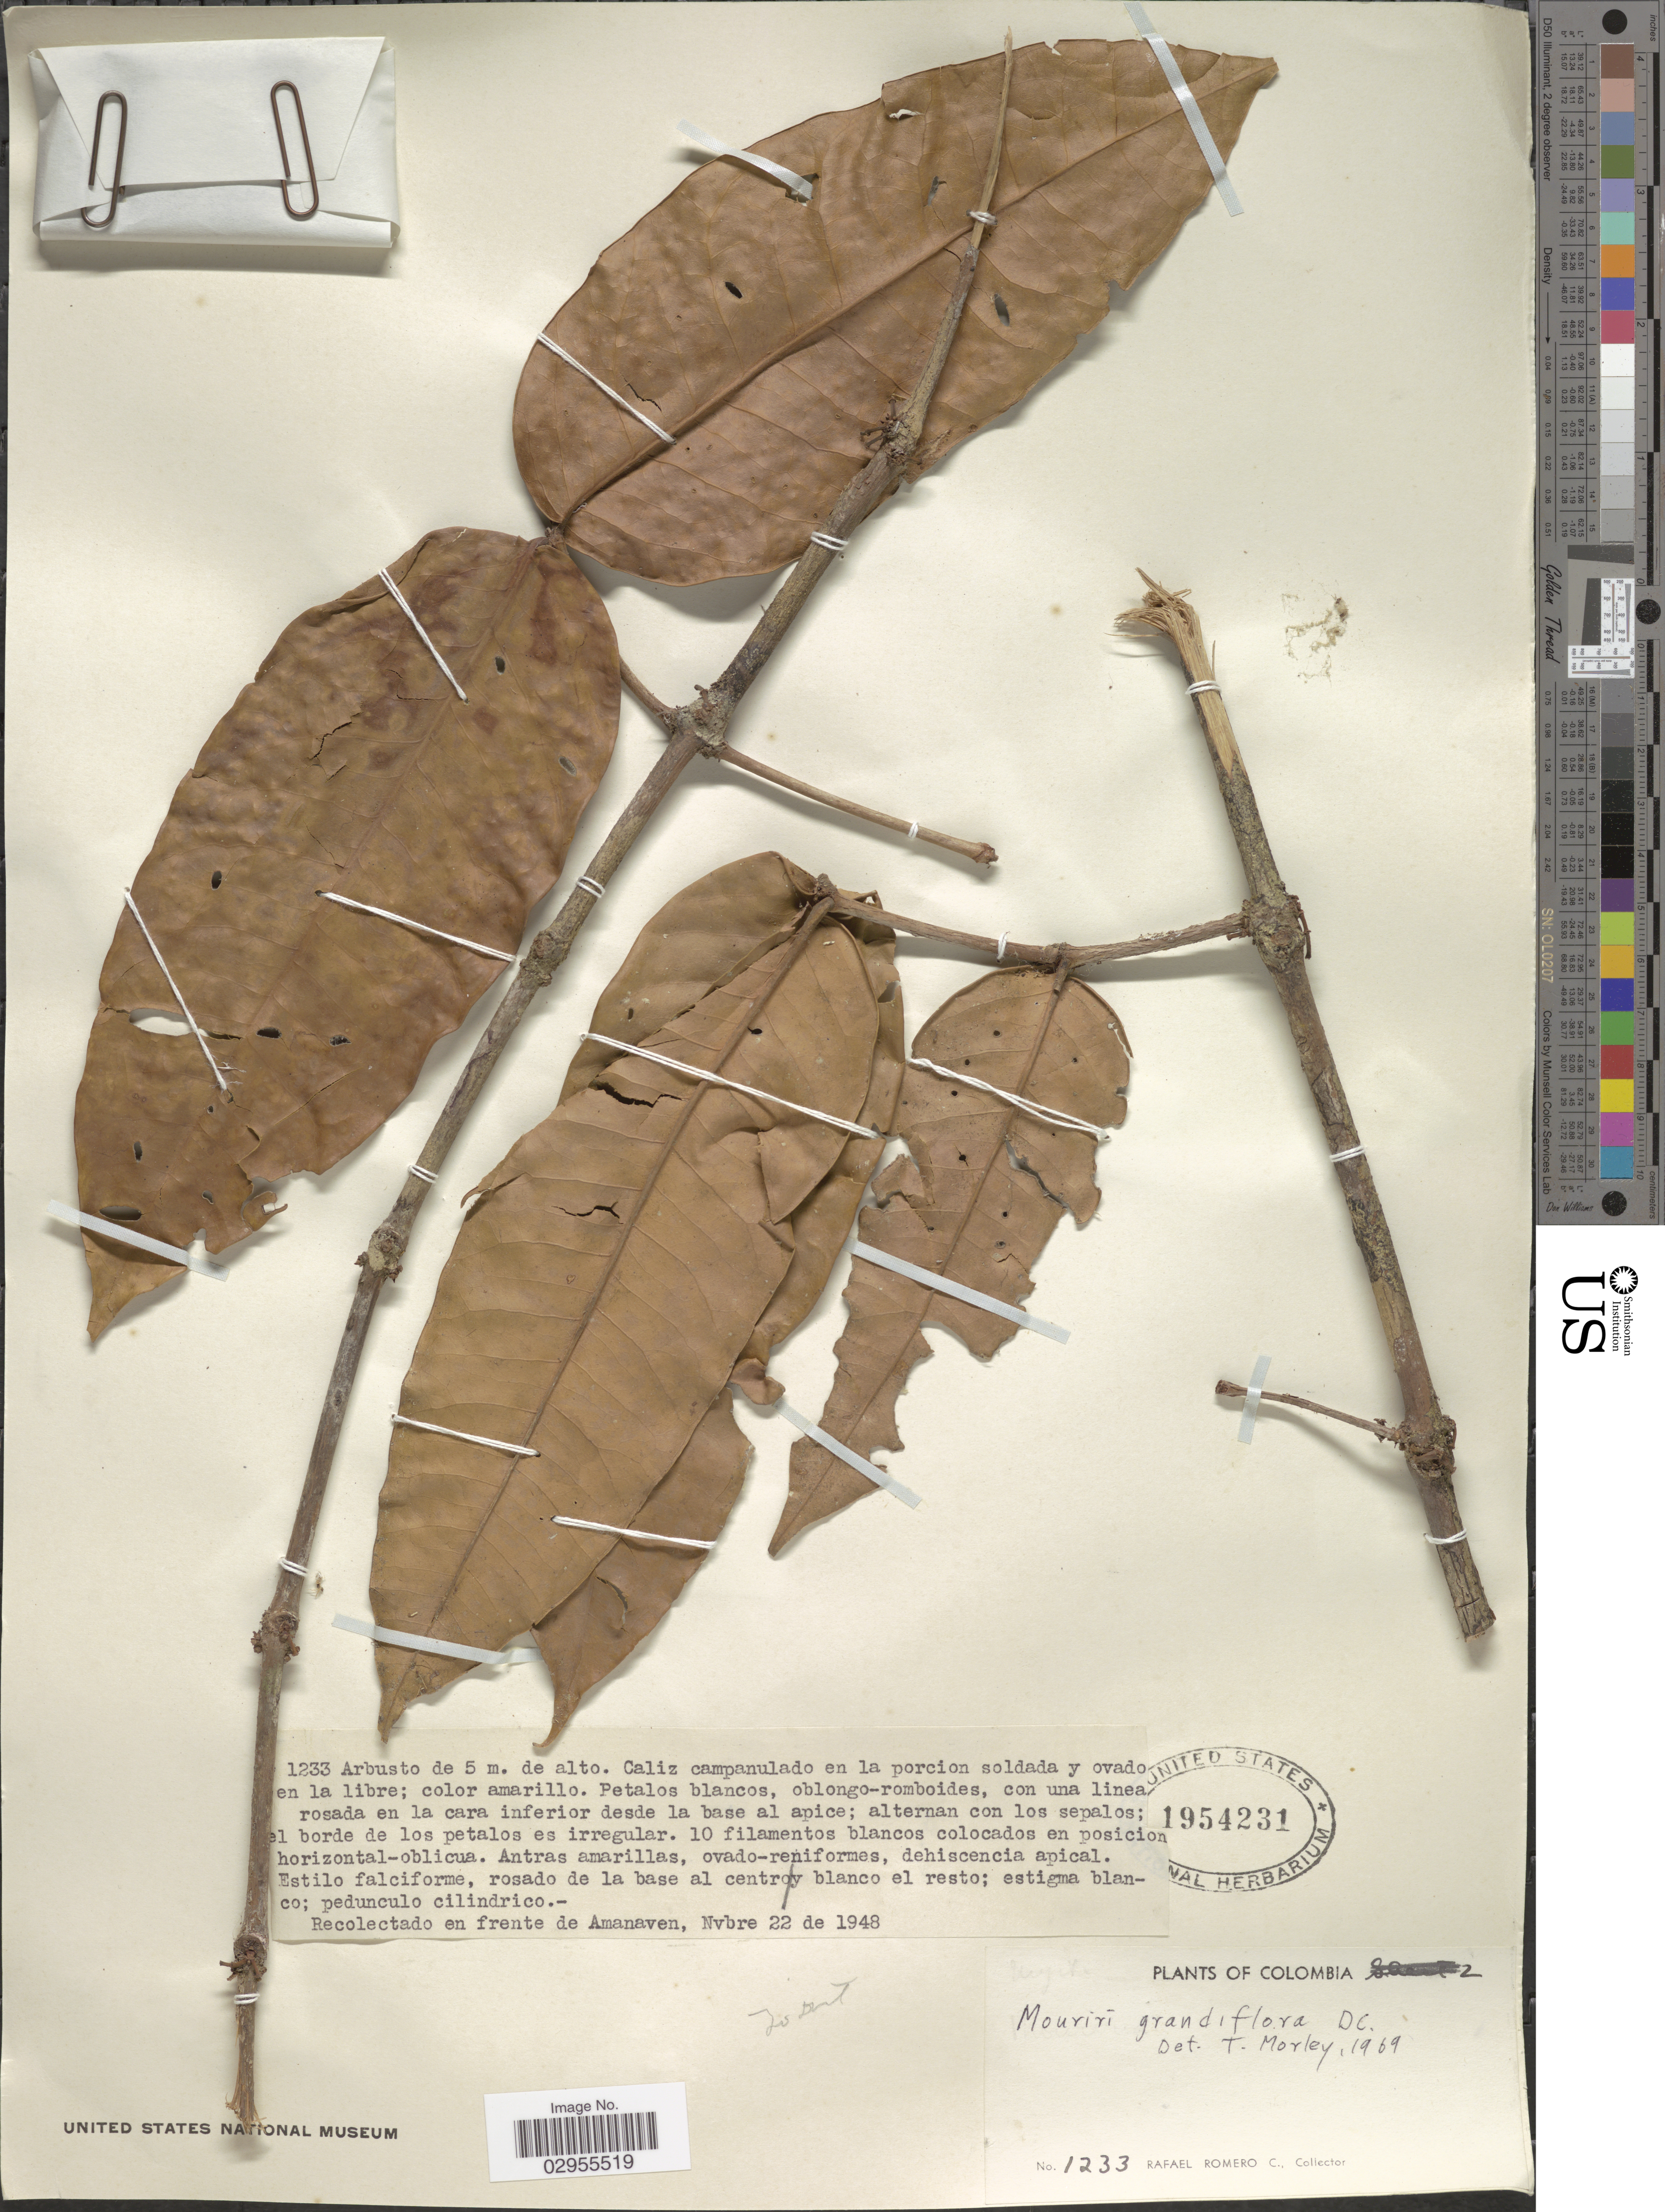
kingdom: Plantae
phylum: Tracheophyta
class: Magnoliopsida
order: Myrtales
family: Melastomataceae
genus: Mouriri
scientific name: Mouriri grandiflora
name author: DC.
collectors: R. Romero Castañeda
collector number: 1233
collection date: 1948-11-22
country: Colombia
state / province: Vichada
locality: Recolectado en frente de Amanaven.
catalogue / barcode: US 1954231